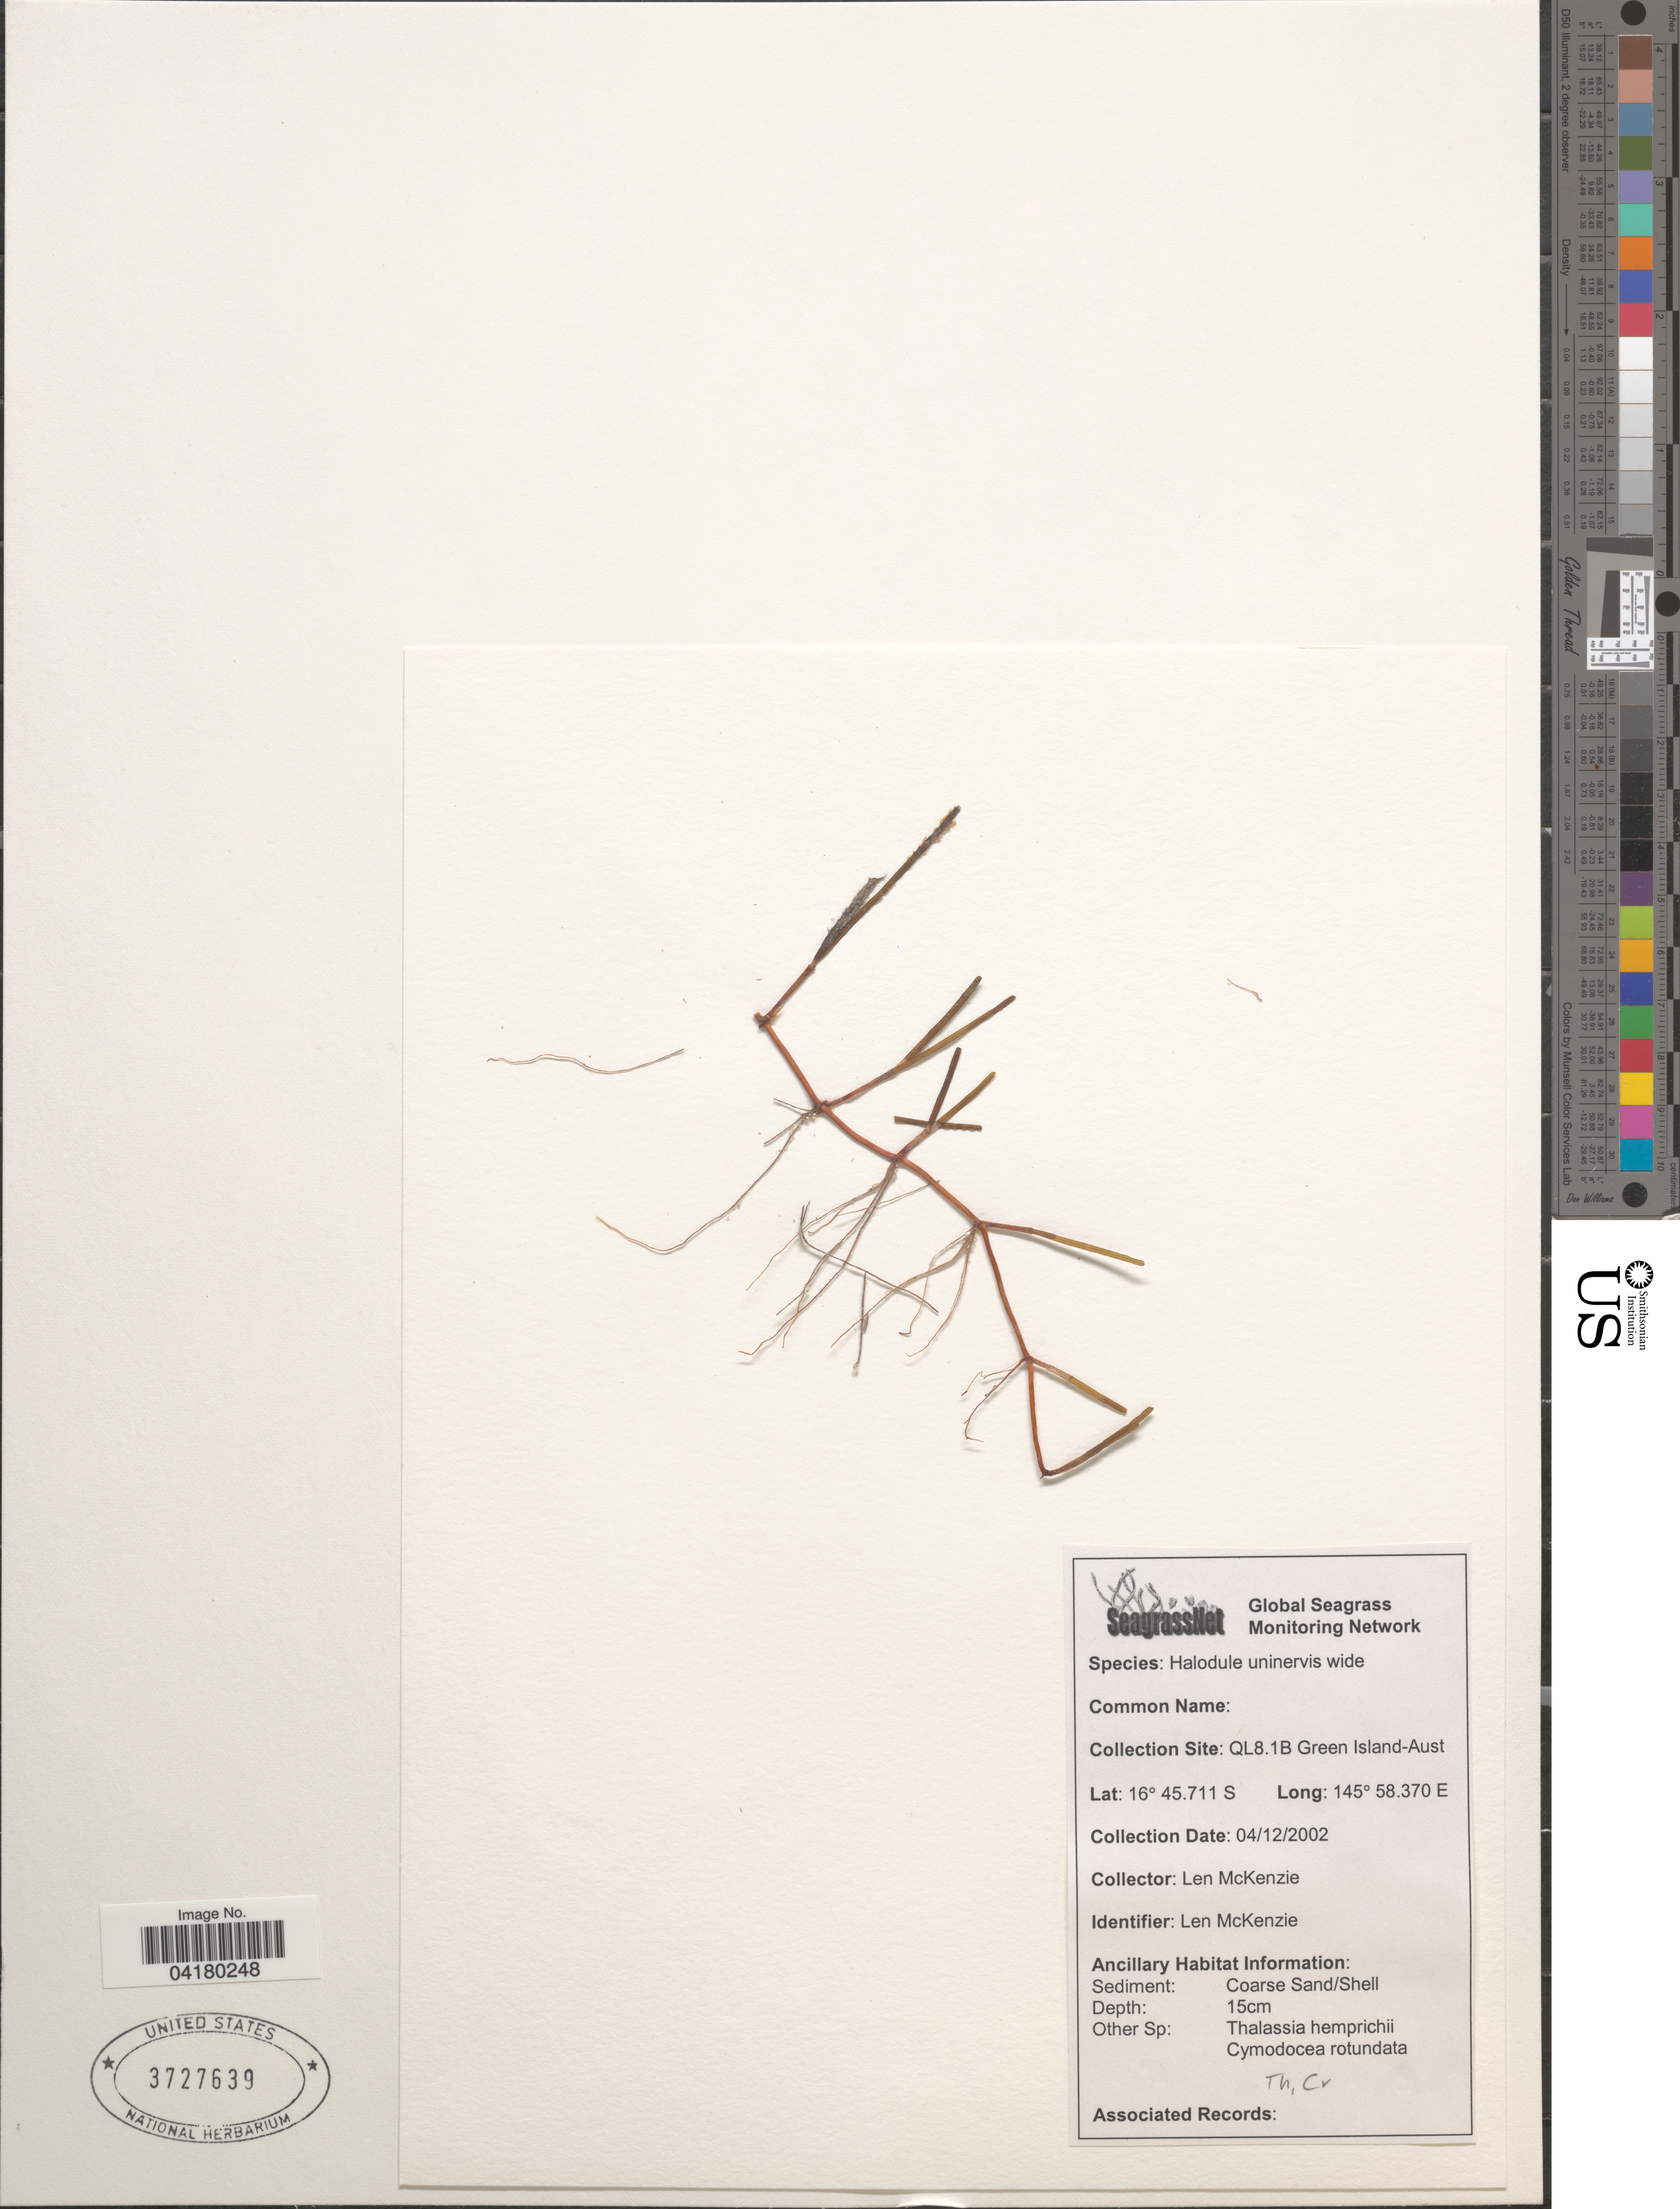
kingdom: Plantae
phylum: Tracheophyta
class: Liliopsida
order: Alismatales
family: Cymodoceaceae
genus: Halodule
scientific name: Halodule uninervis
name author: (Forssk.) Asch.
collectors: L. McKenzie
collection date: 2002-12-04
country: Australia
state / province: Queensland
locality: QL8.1B Green Island.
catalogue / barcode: US 3727639